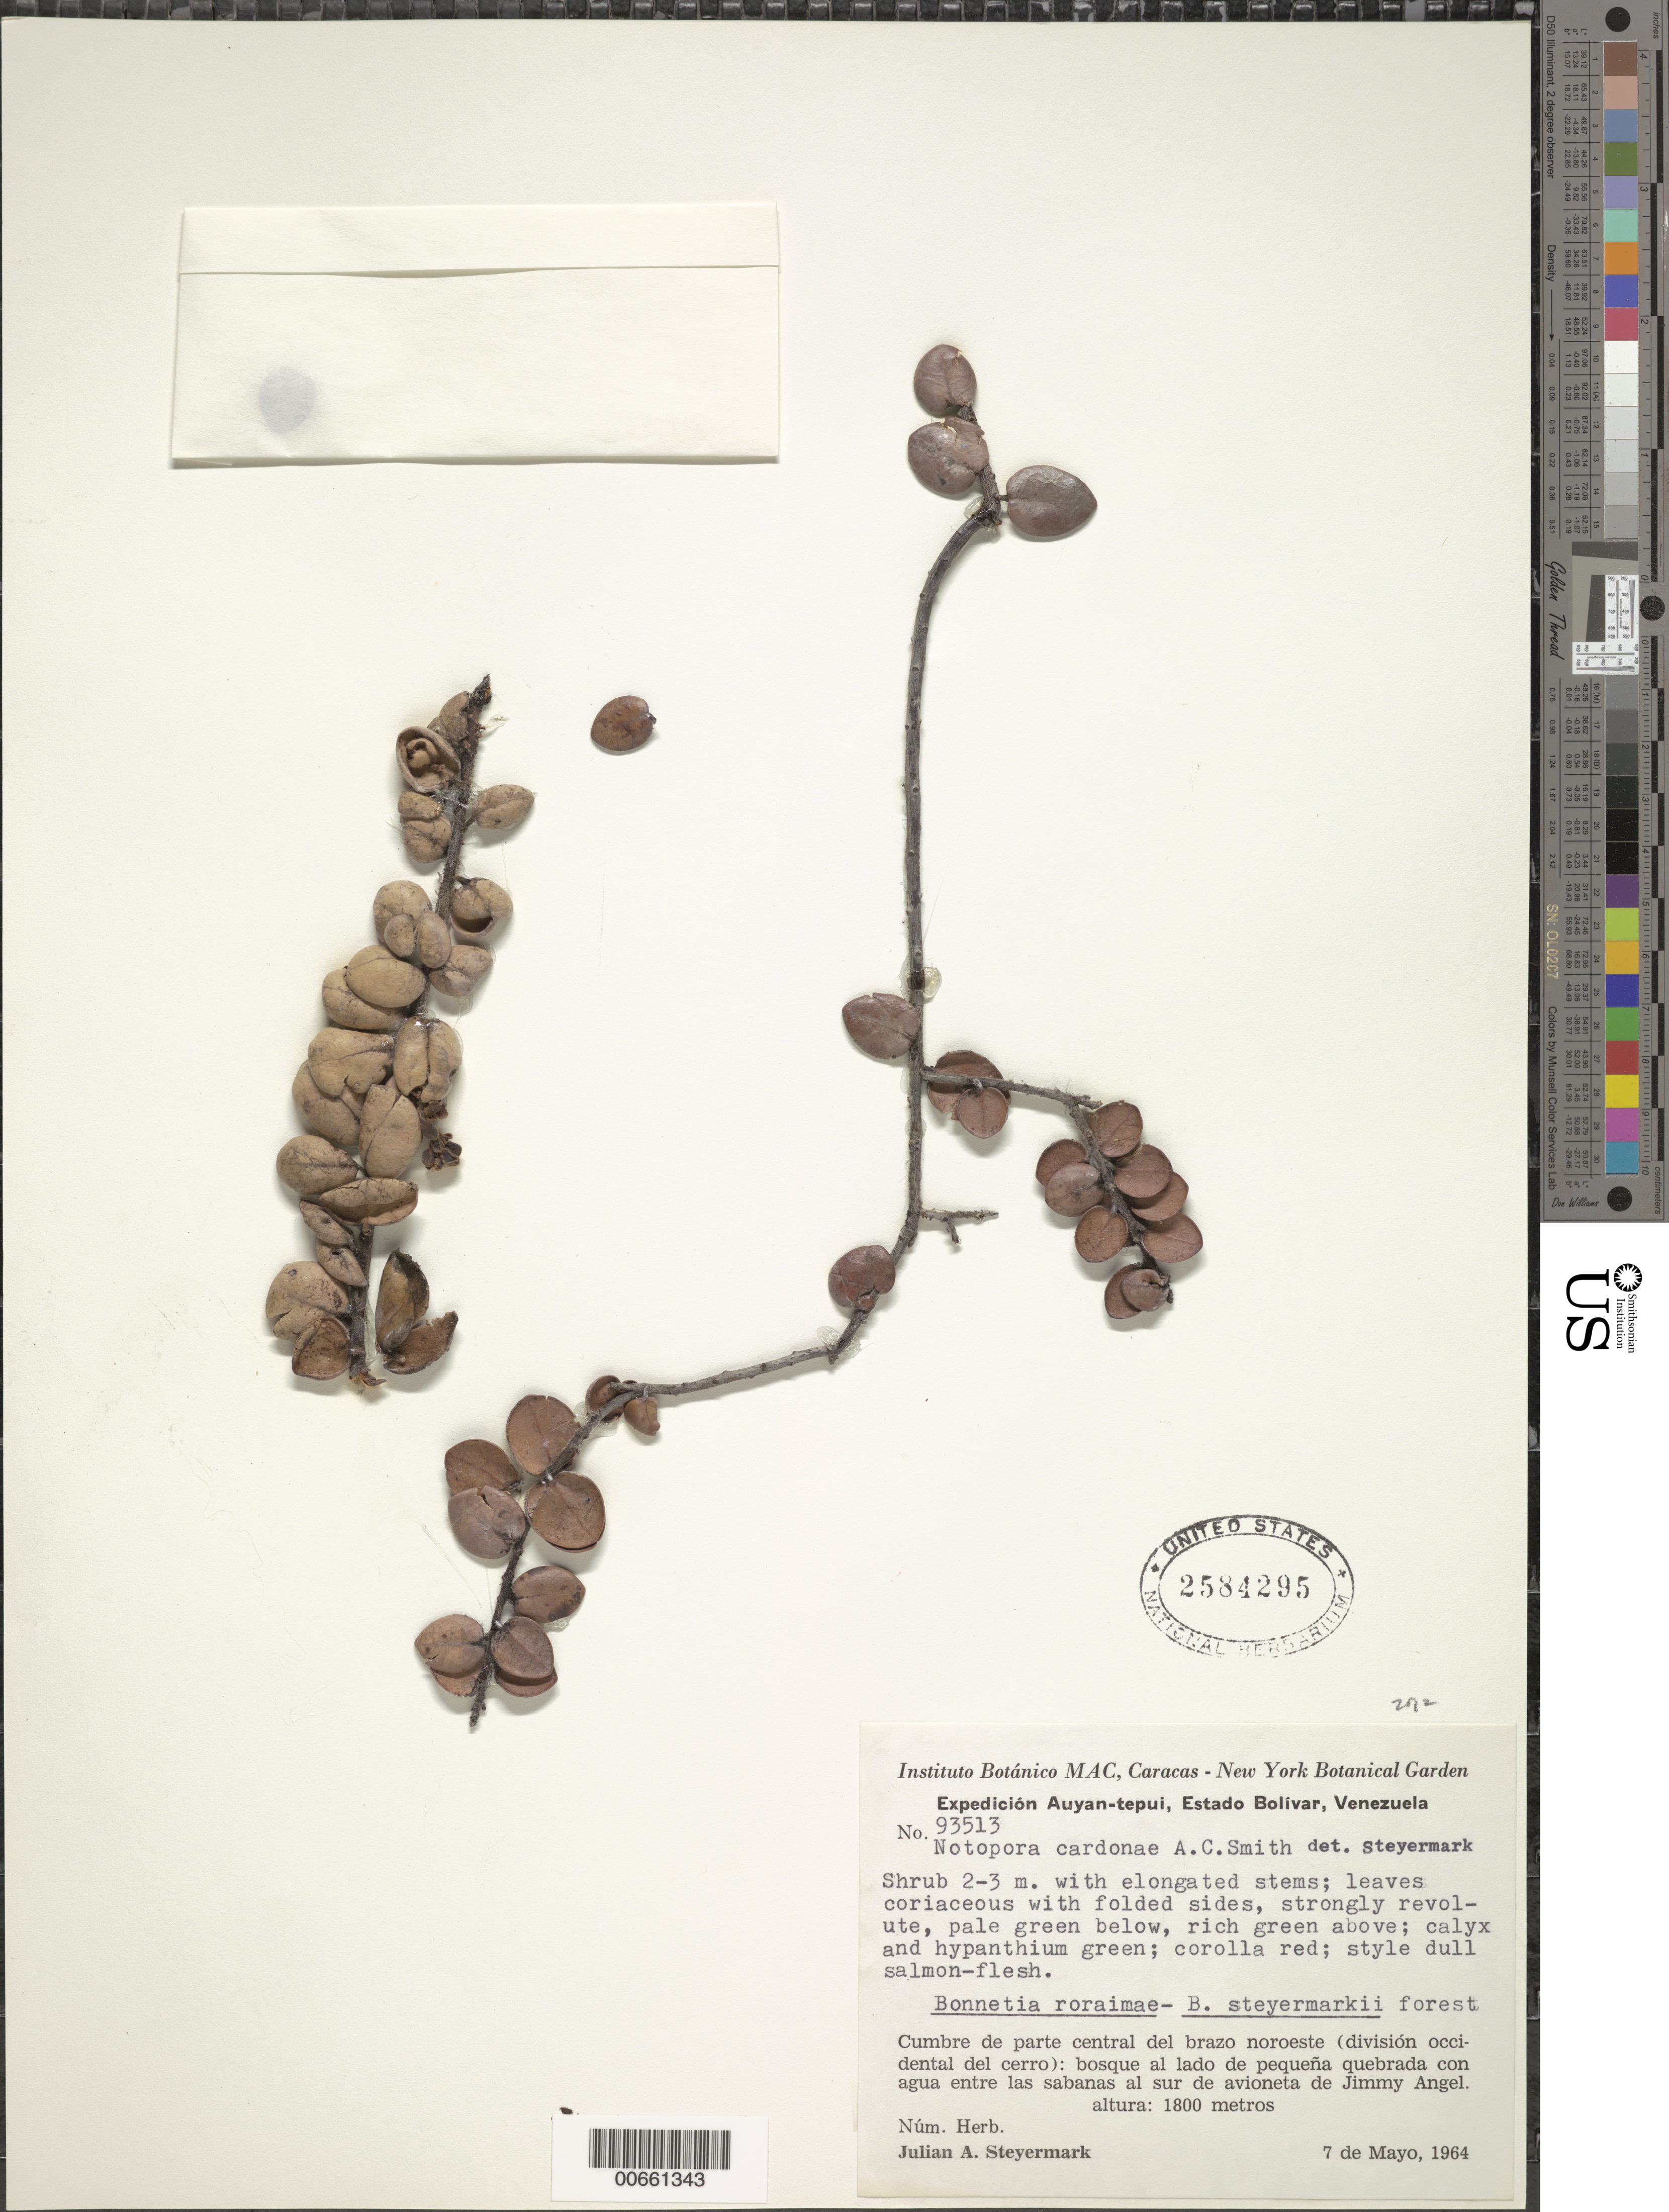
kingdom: Plantae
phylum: Tracheophyta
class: Magnoliopsida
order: Ericales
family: Ericaceae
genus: Notopora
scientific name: Notopora cardonae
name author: A.C. Sm.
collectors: J. Steyermark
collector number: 93513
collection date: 1964-05-07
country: Venezuela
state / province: Bolivar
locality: Auyan-tepui. [unsure placement] Cumbre de parte central del brazo noroeste (división occidental del cerro): bosque al lado de pequeña quebrada con agua ente las sabanas al sur de avioneta de Jimmy Angel.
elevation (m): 1800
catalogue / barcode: US 2584295